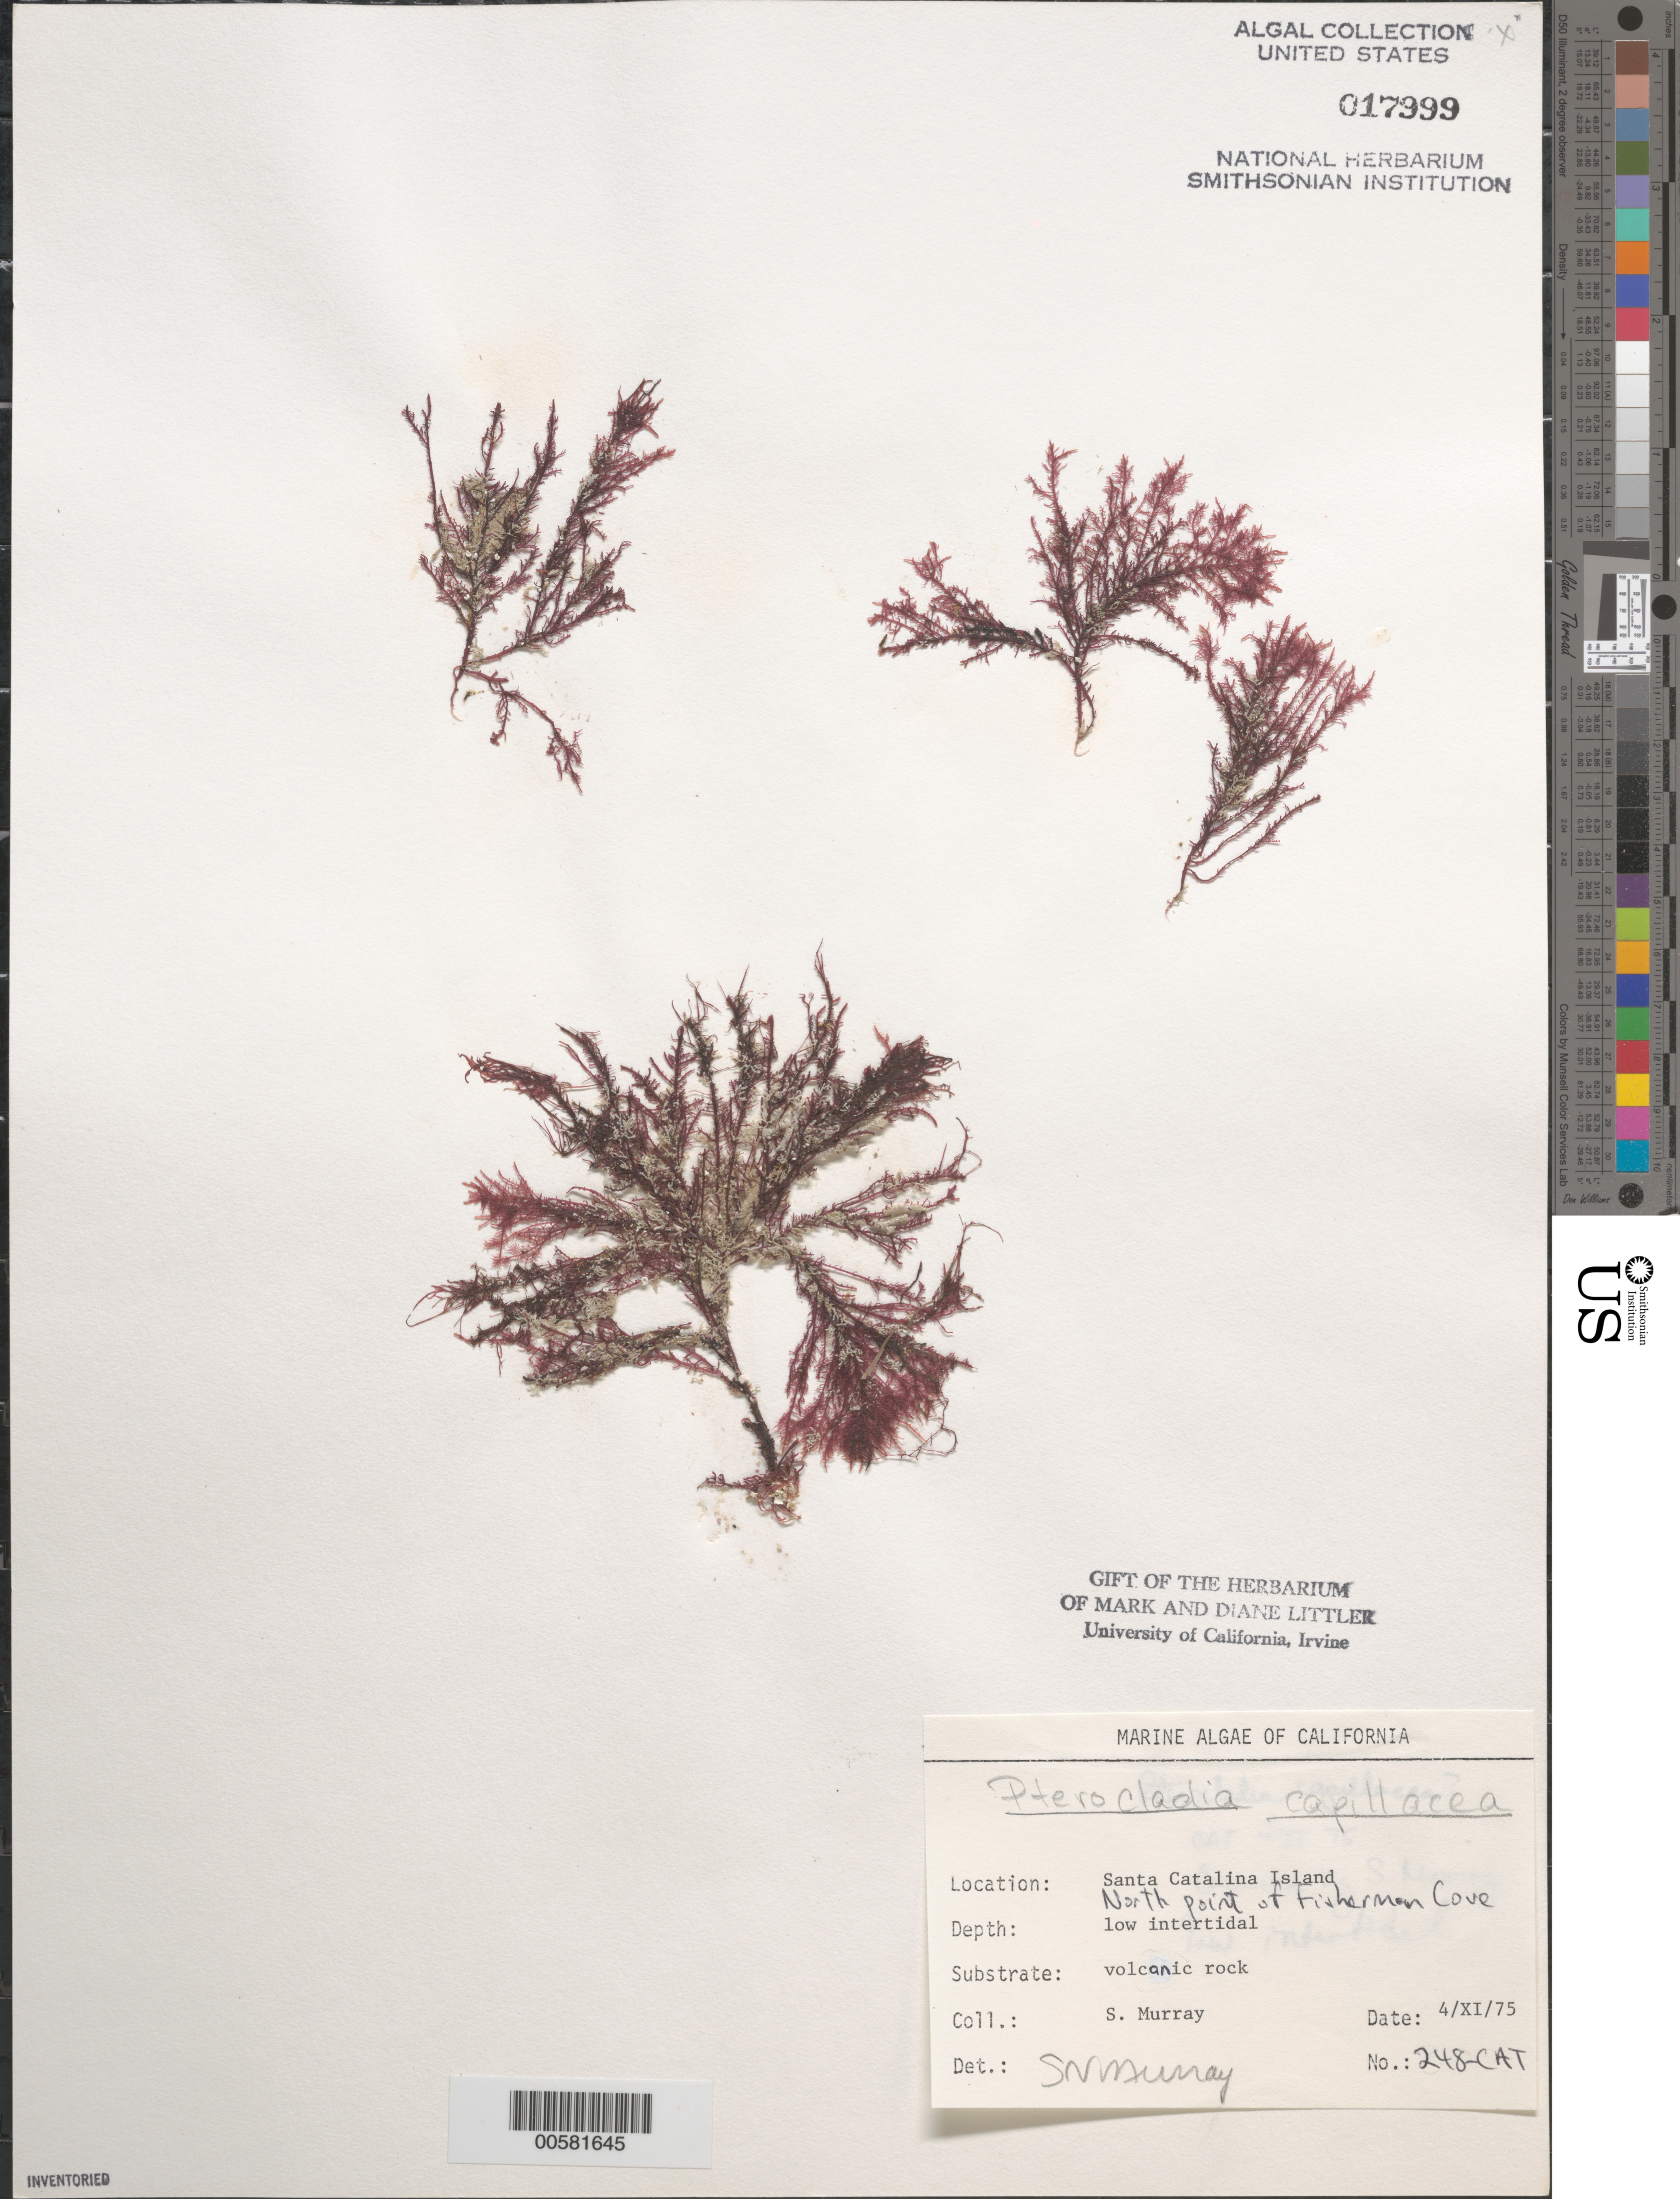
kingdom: Plantae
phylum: Rhodophyta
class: Florideophyceae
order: Gelidiales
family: Pterocladiaceae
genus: Pterocladiella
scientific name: Pterocladiella capillacea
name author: (S.G. Gmel.) Santelices & Hommers.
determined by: Algae name updating Project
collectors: S. N. Murray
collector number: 248-cat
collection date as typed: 04 Nov 1975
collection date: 1975-11-04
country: United States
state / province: California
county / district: Los Angeles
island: Santa Catalina Island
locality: Fishermen Cove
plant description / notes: BLM-SOCALBIGHT Rocky Intertidal Survey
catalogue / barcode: US 17999